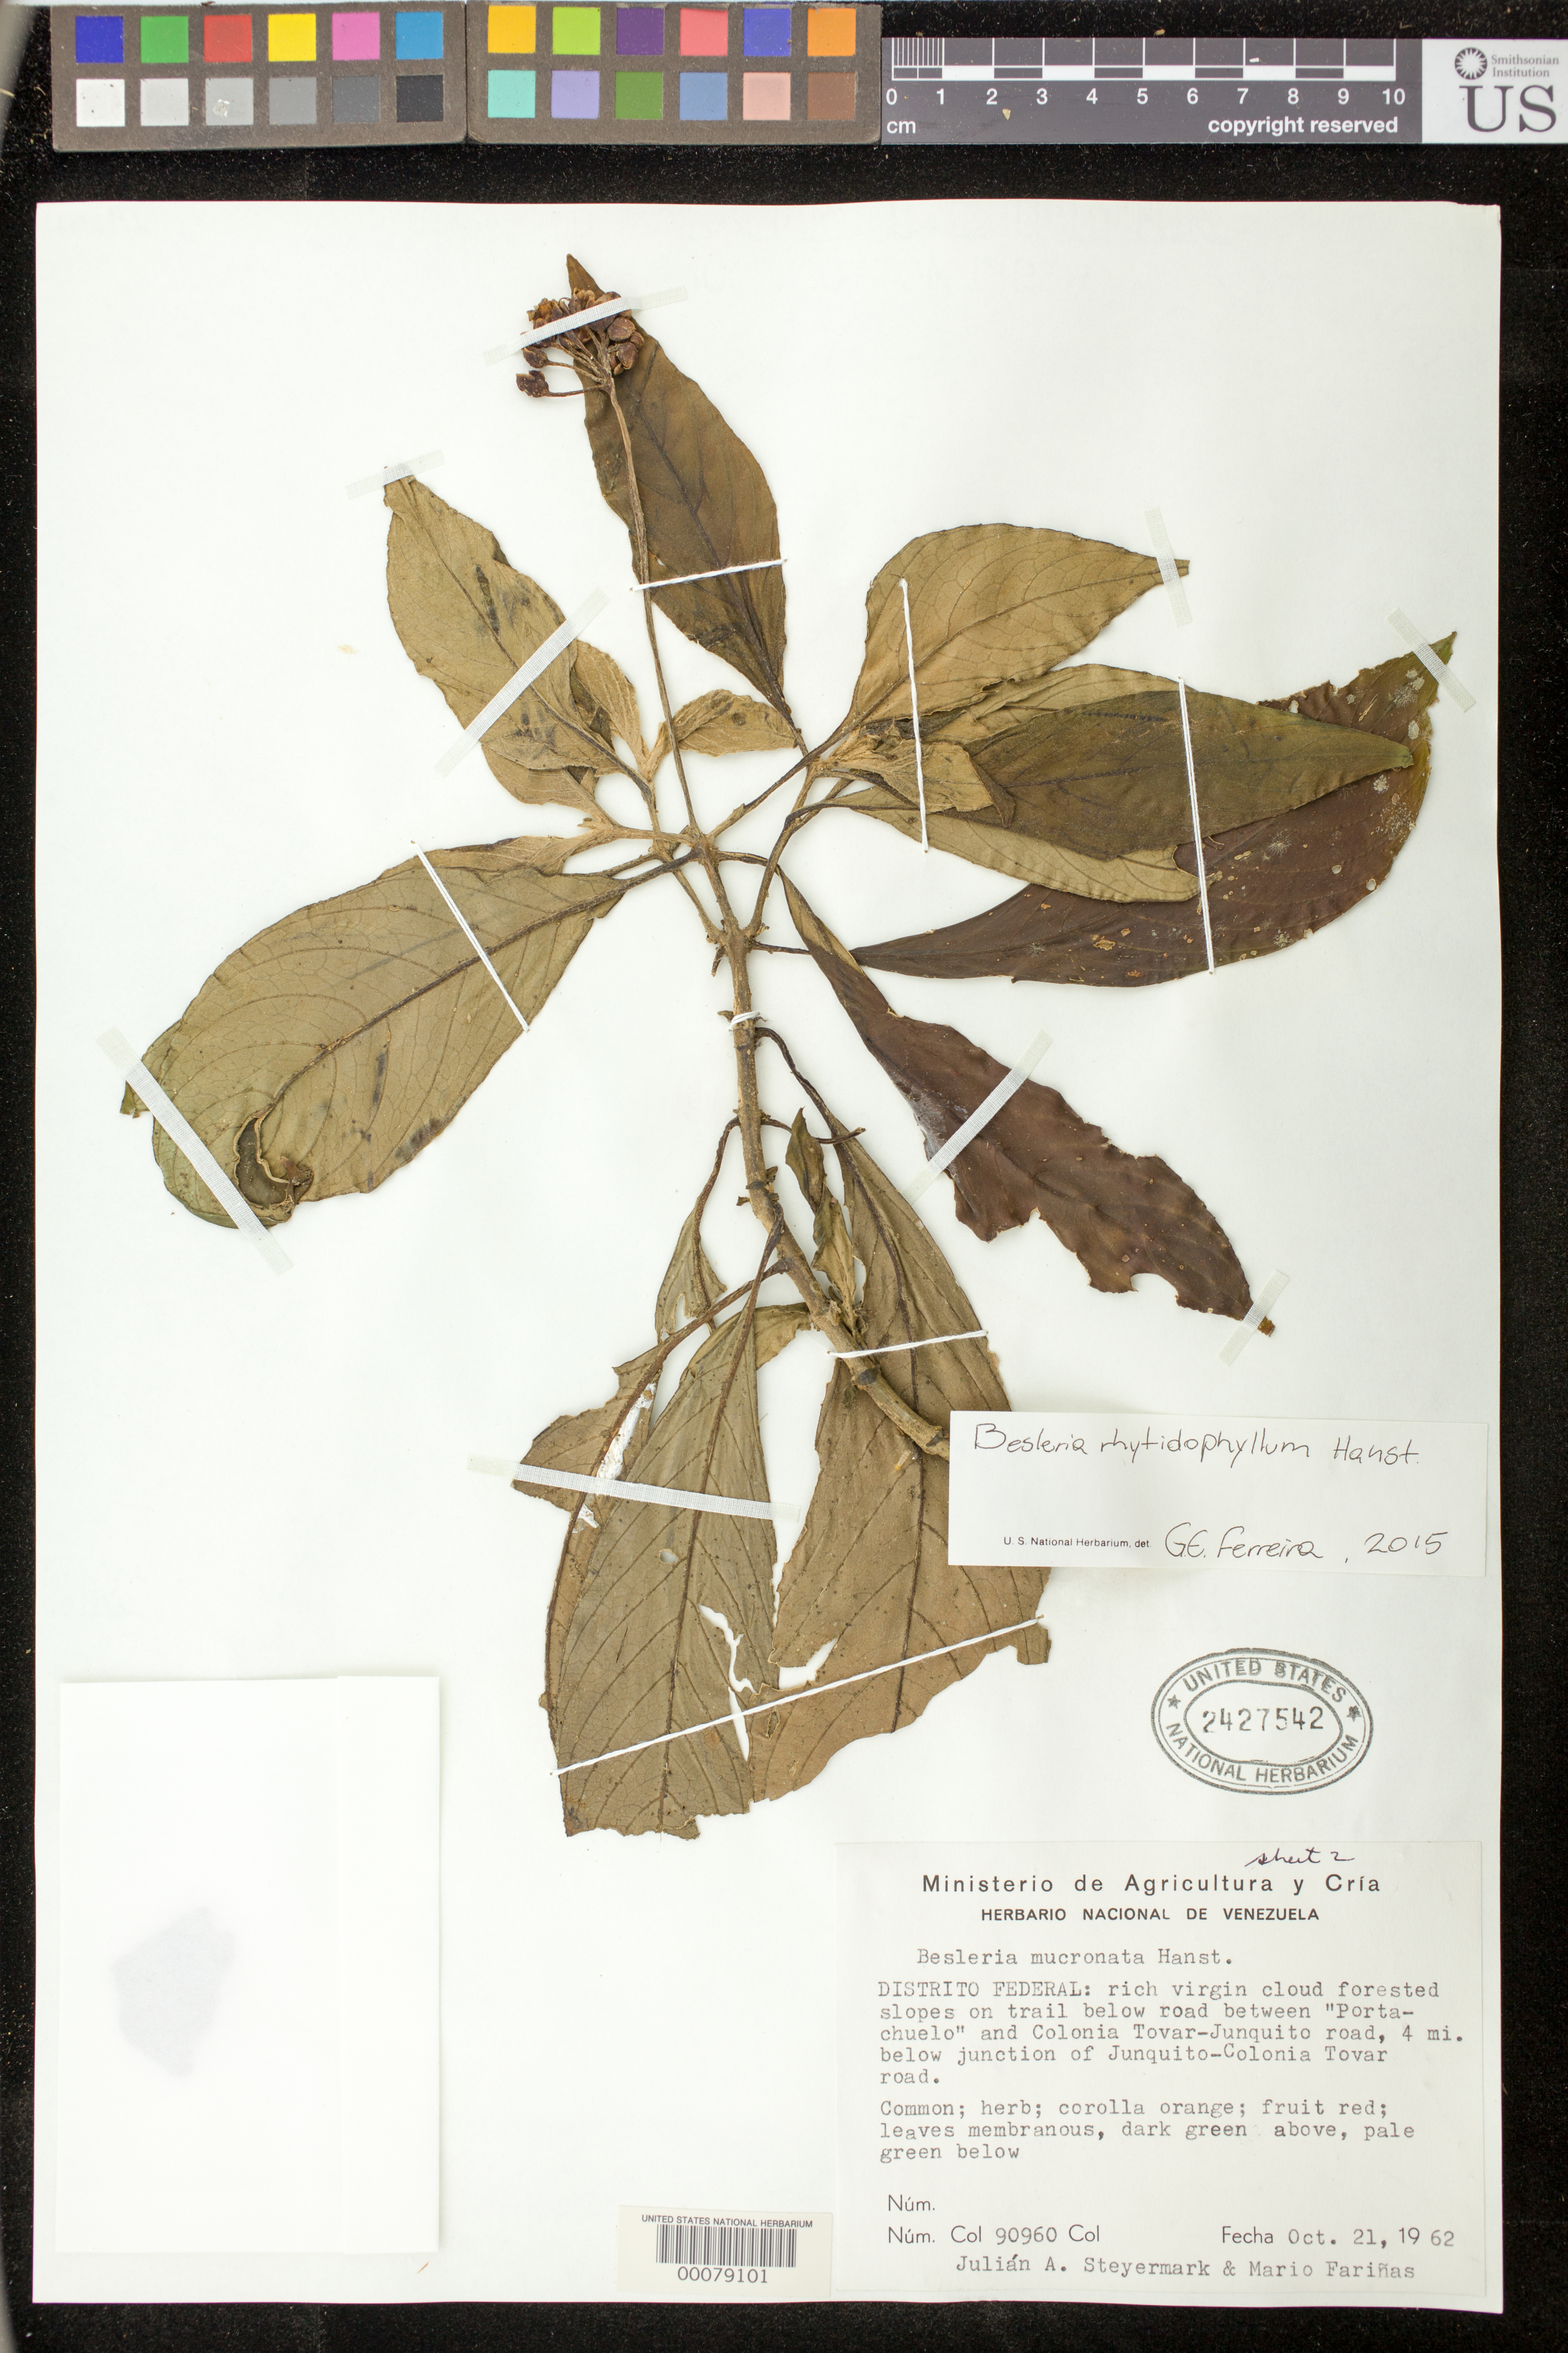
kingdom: Plantae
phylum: Tracheophyta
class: Magnoliopsida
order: Lamiales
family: Gesneriaceae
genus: Besleria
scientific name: Besleria rhytidophyllum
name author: Hanst.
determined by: Ferreira, G. E.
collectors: J. Steyermark & M. Fariñas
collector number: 90960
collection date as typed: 21 Oct 1962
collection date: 1962-10-21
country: Venezuela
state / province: Distrito Federal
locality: Below road between "Portachuelo" and Colonia Tovar-Junquito rd, 4 mi below junction of Junquito-Colonia Tovar road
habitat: Rich virgin cloud forested slopes on trail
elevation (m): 1800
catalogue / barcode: US 2427542